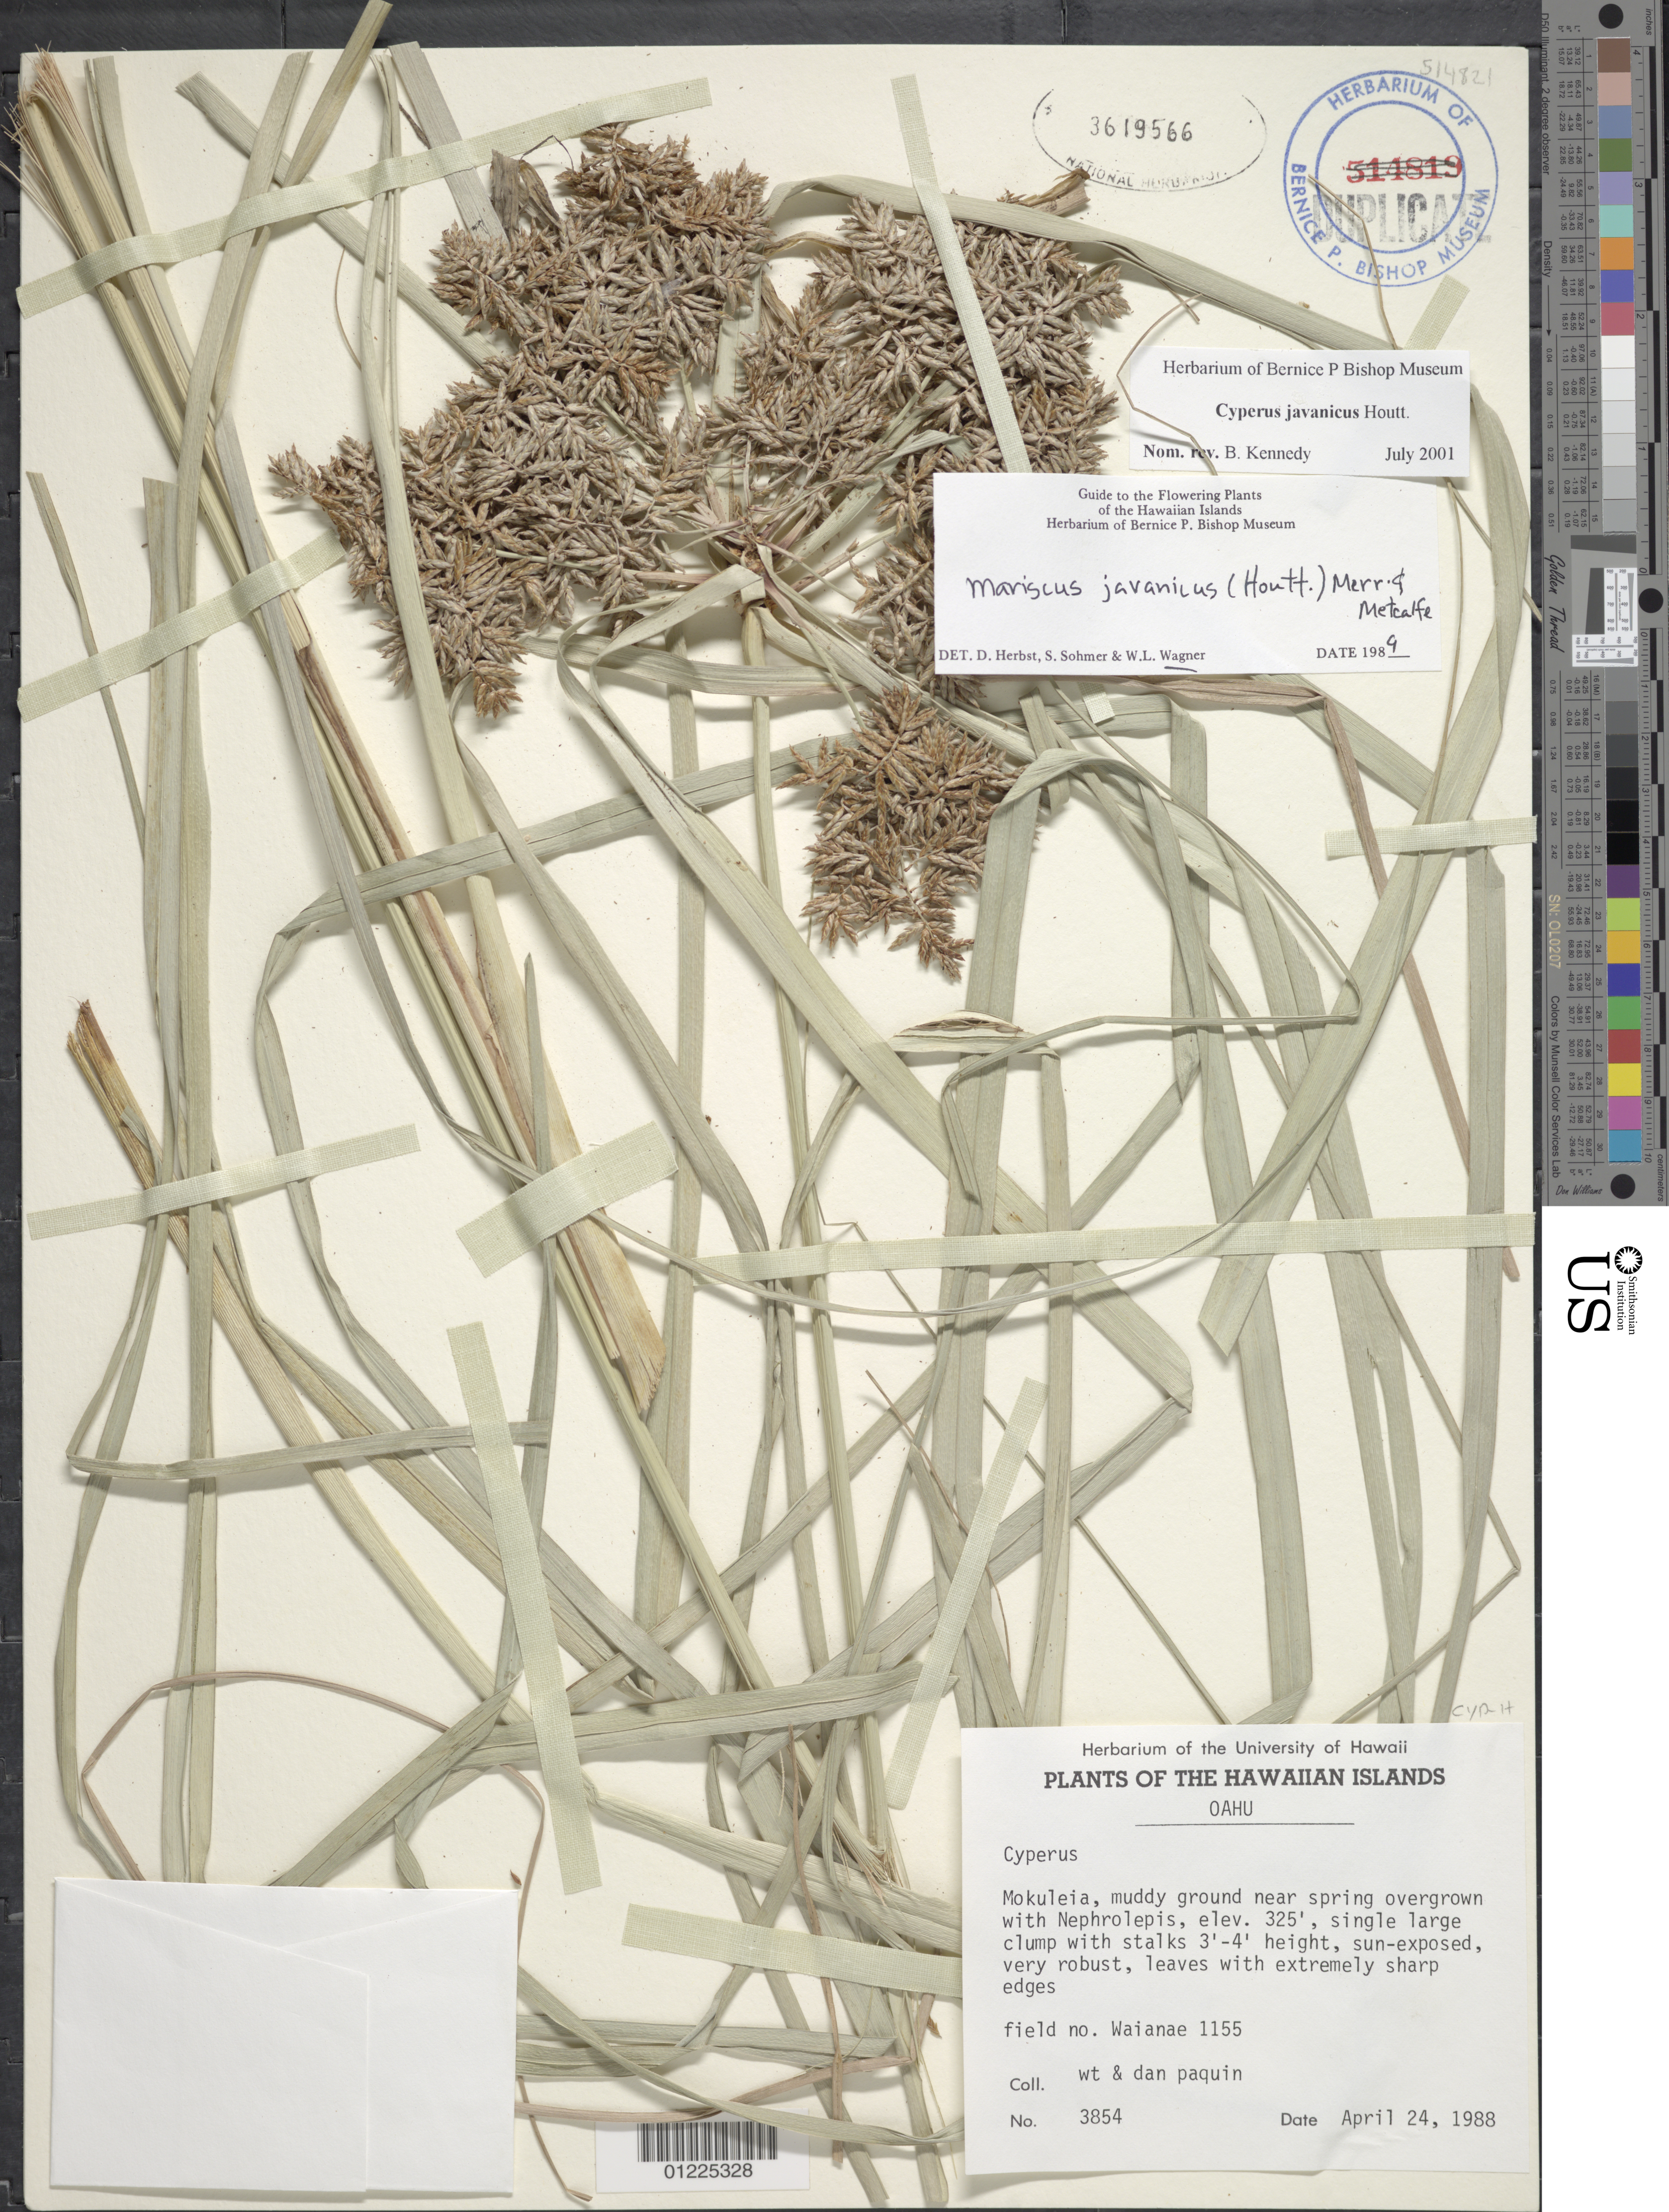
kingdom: Plantae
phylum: Tracheophyta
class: Liliopsida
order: Poales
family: Cyperaceae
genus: Cyperus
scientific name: Cyperus javanicus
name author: Houtt.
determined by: Kennedy, B.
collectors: W. Takeuchi & D. Paquin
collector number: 3854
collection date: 1988-04-24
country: United States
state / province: Hawaii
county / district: Honolulu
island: Oahu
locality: Mokuleia.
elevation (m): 99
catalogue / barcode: US 3619566